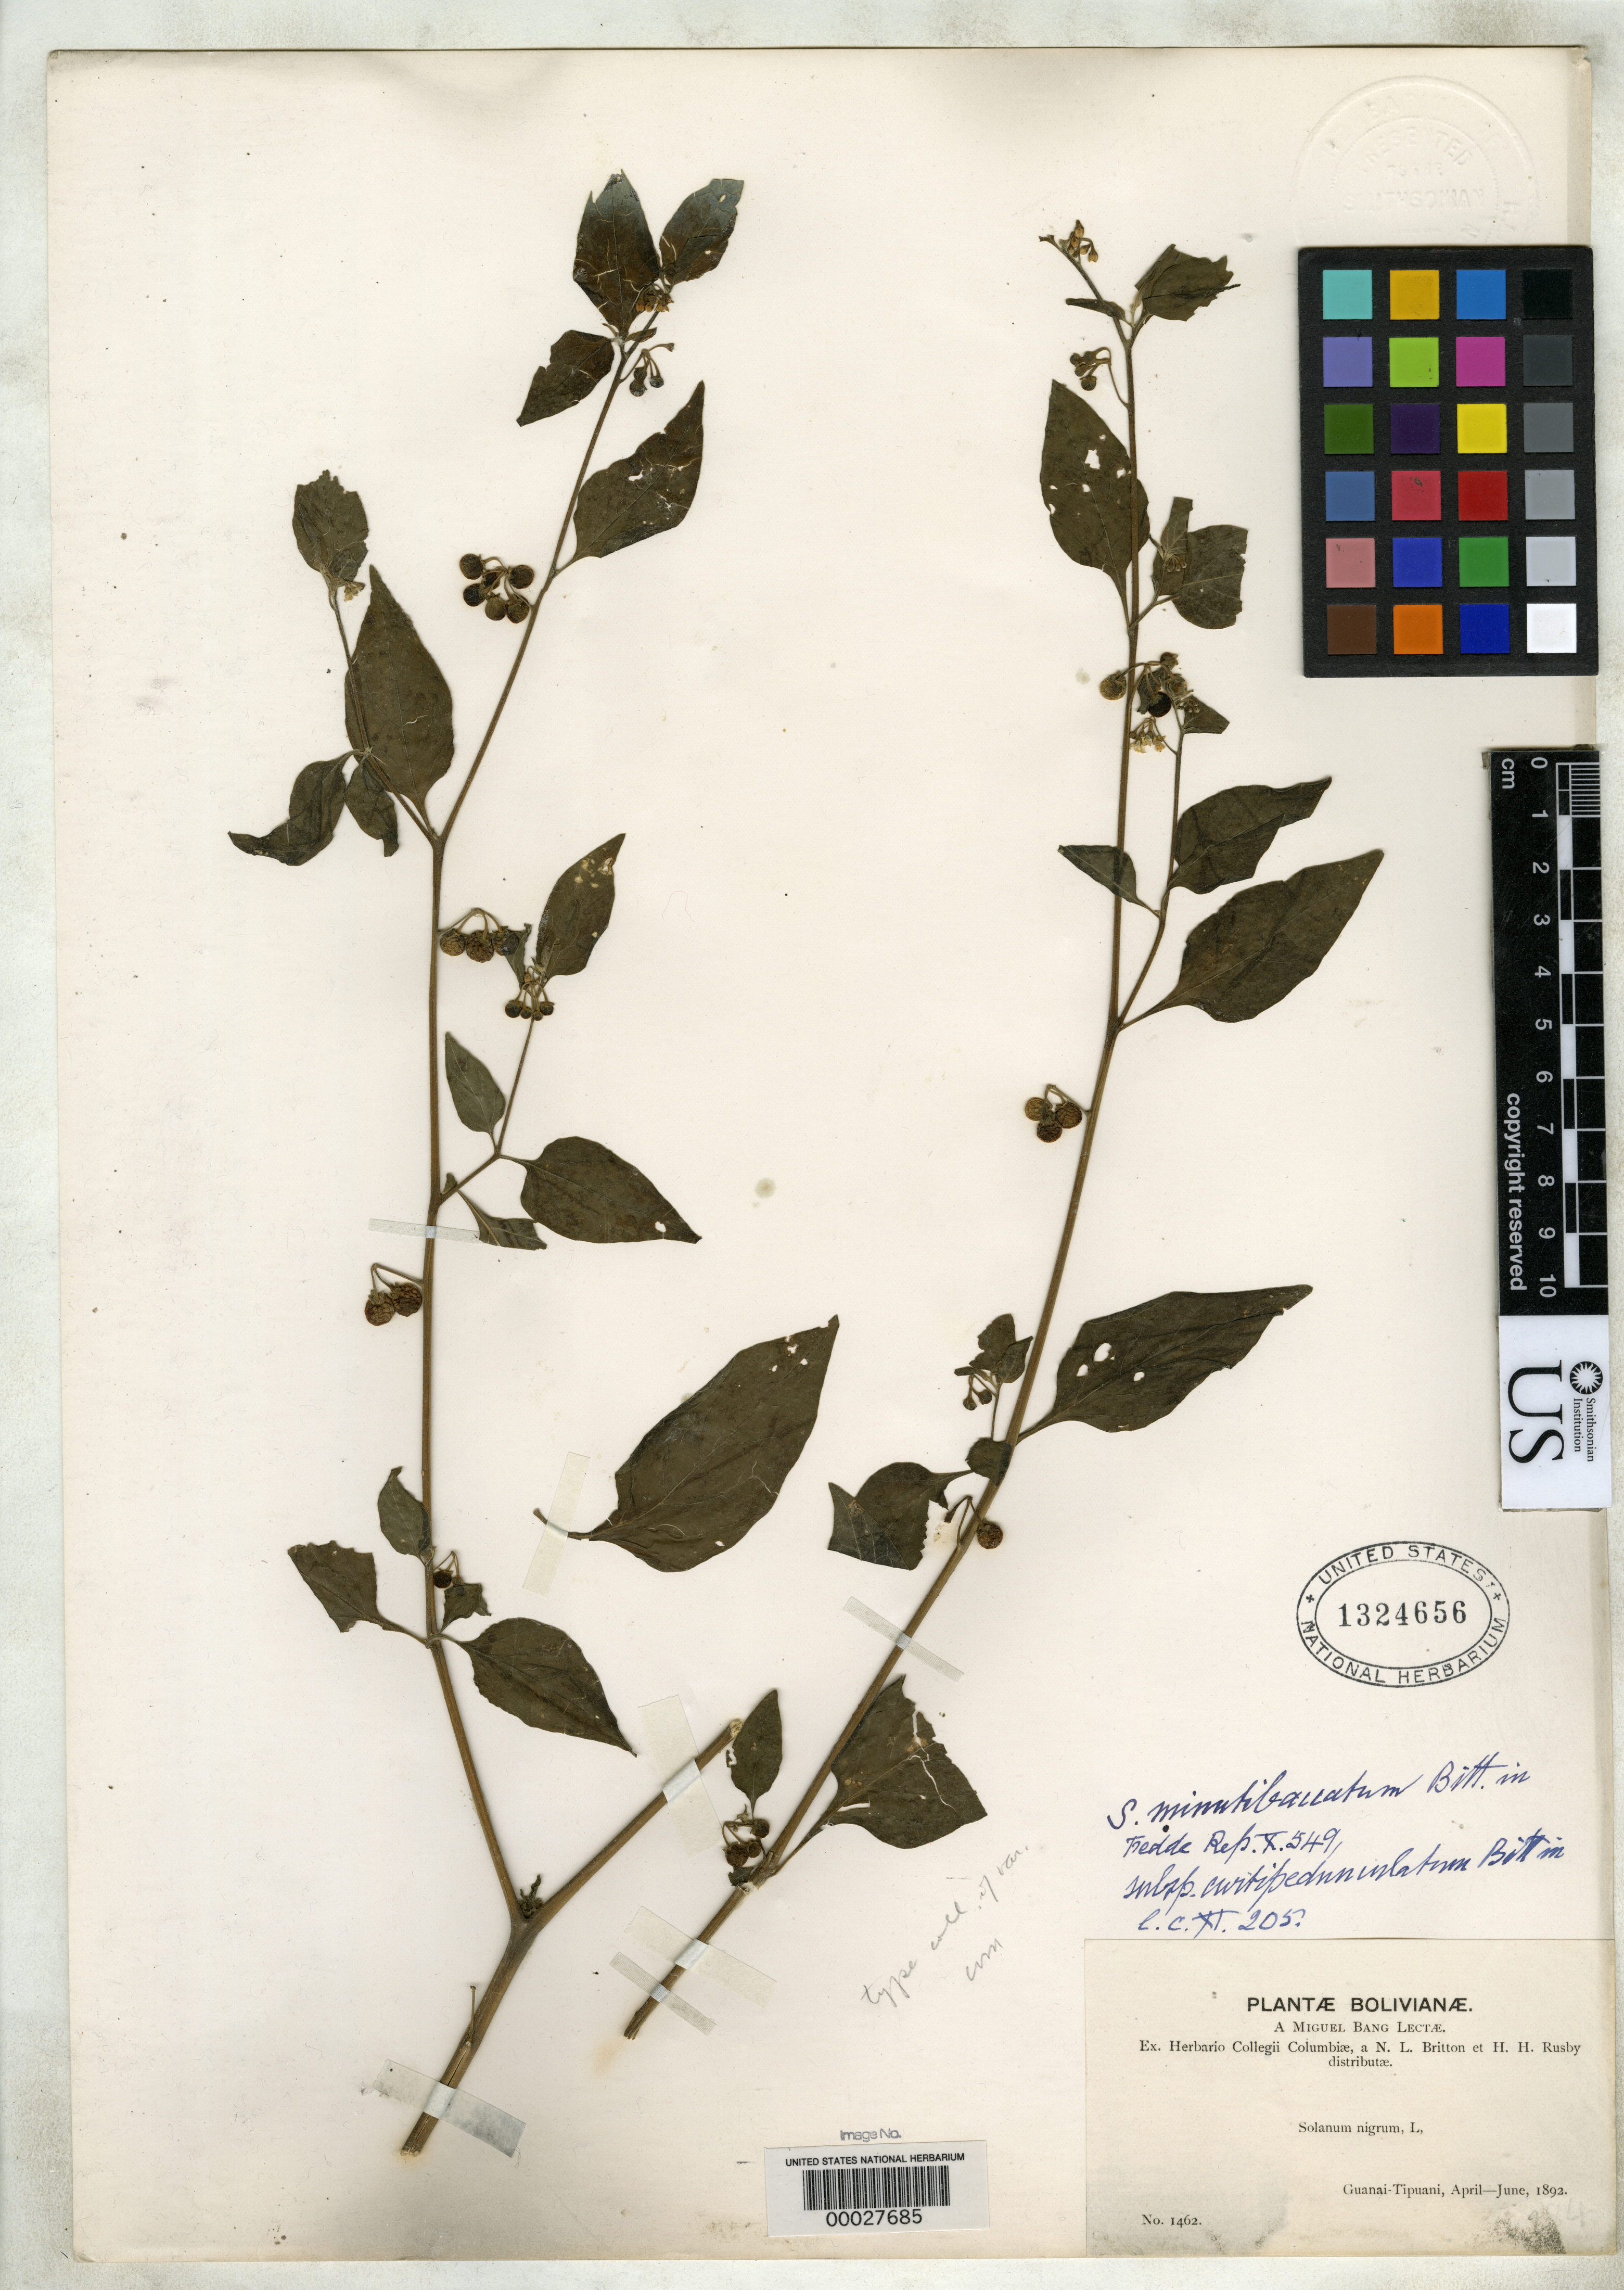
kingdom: Plantae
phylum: Tracheophyta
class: Magnoliopsida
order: Solanales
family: Solanaceae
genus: Solanum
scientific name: Solanum minutibaccatum subsp. curtipedunculatum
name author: Bitter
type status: Isotype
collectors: M. Bang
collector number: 1462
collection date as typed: Apr 1892 to -- Jun 1892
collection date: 1892-04/1892-06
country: Bolivia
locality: Guanai - Tipuani.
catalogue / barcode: US 1324656